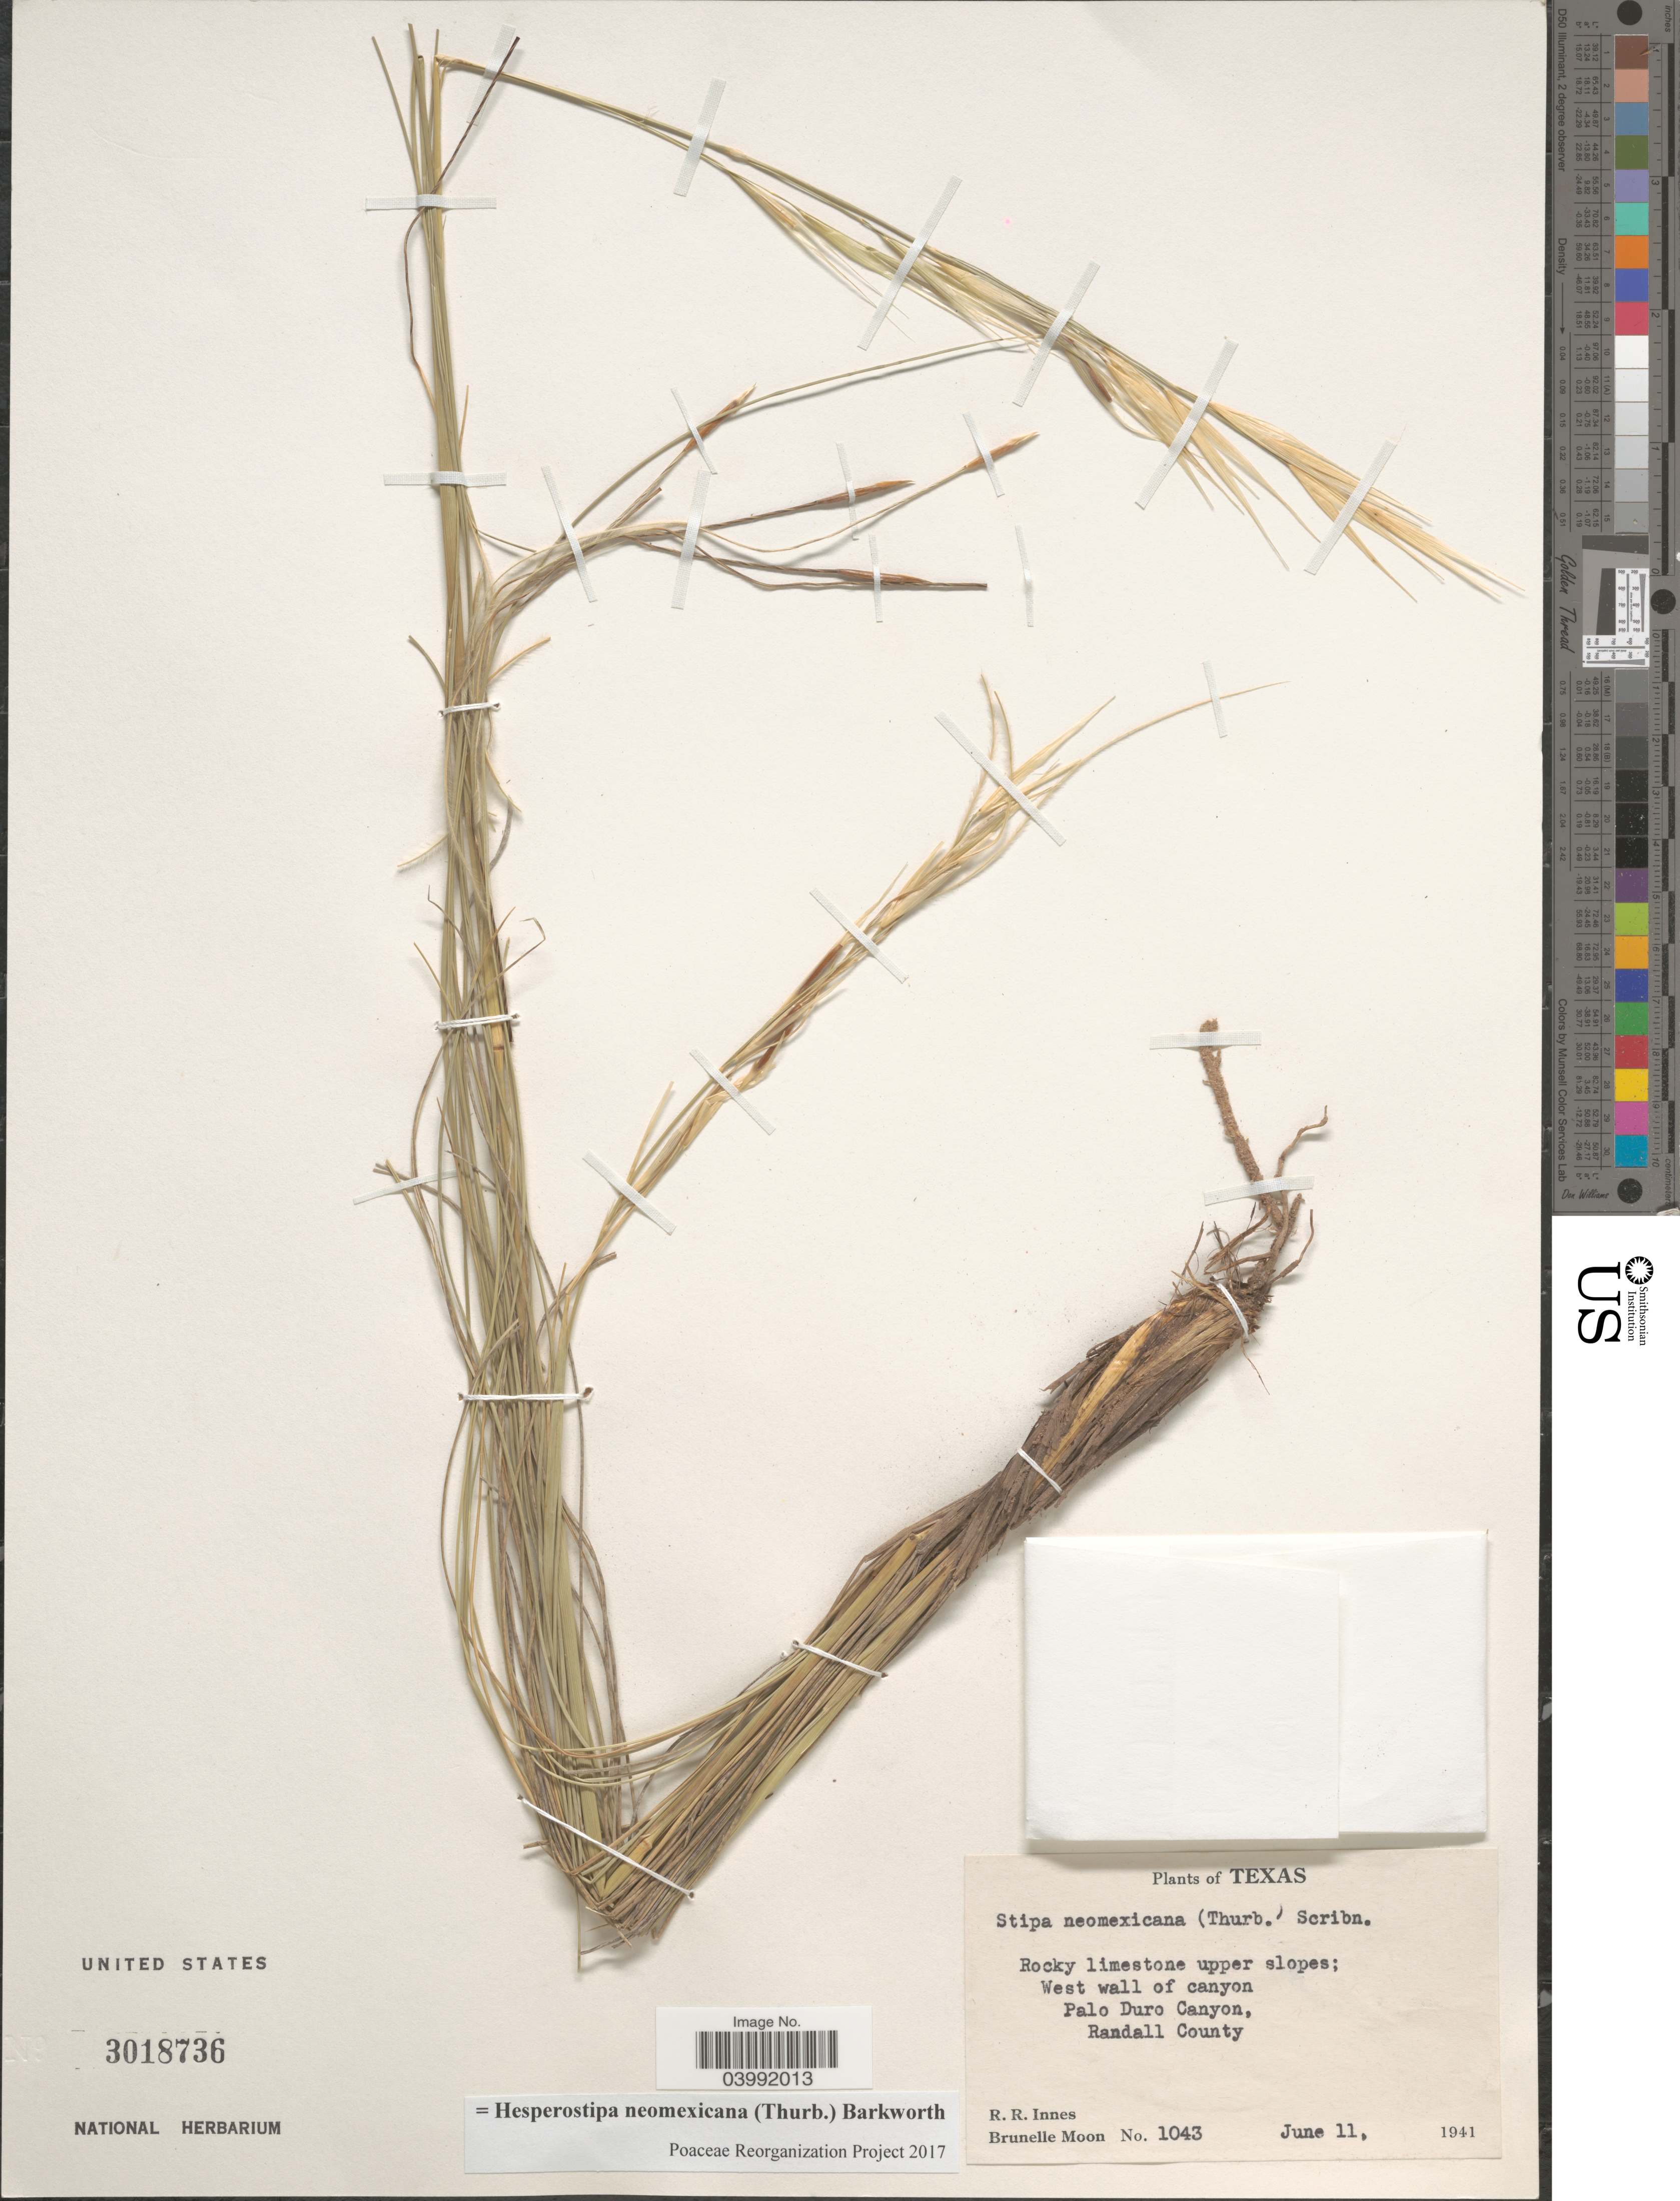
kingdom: Plantae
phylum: Tracheophyta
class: Liliopsida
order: Poales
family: Poaceae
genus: Hesperostipa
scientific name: Hesperostipa neomexicana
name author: (Thurb.) Barkworth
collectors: R. Rose-Innes & B. Moon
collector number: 1043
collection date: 1941-06-11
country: United States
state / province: Texas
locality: West wall of canyon. Palo Duro Canyon, Randall County.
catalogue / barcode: US 3018736